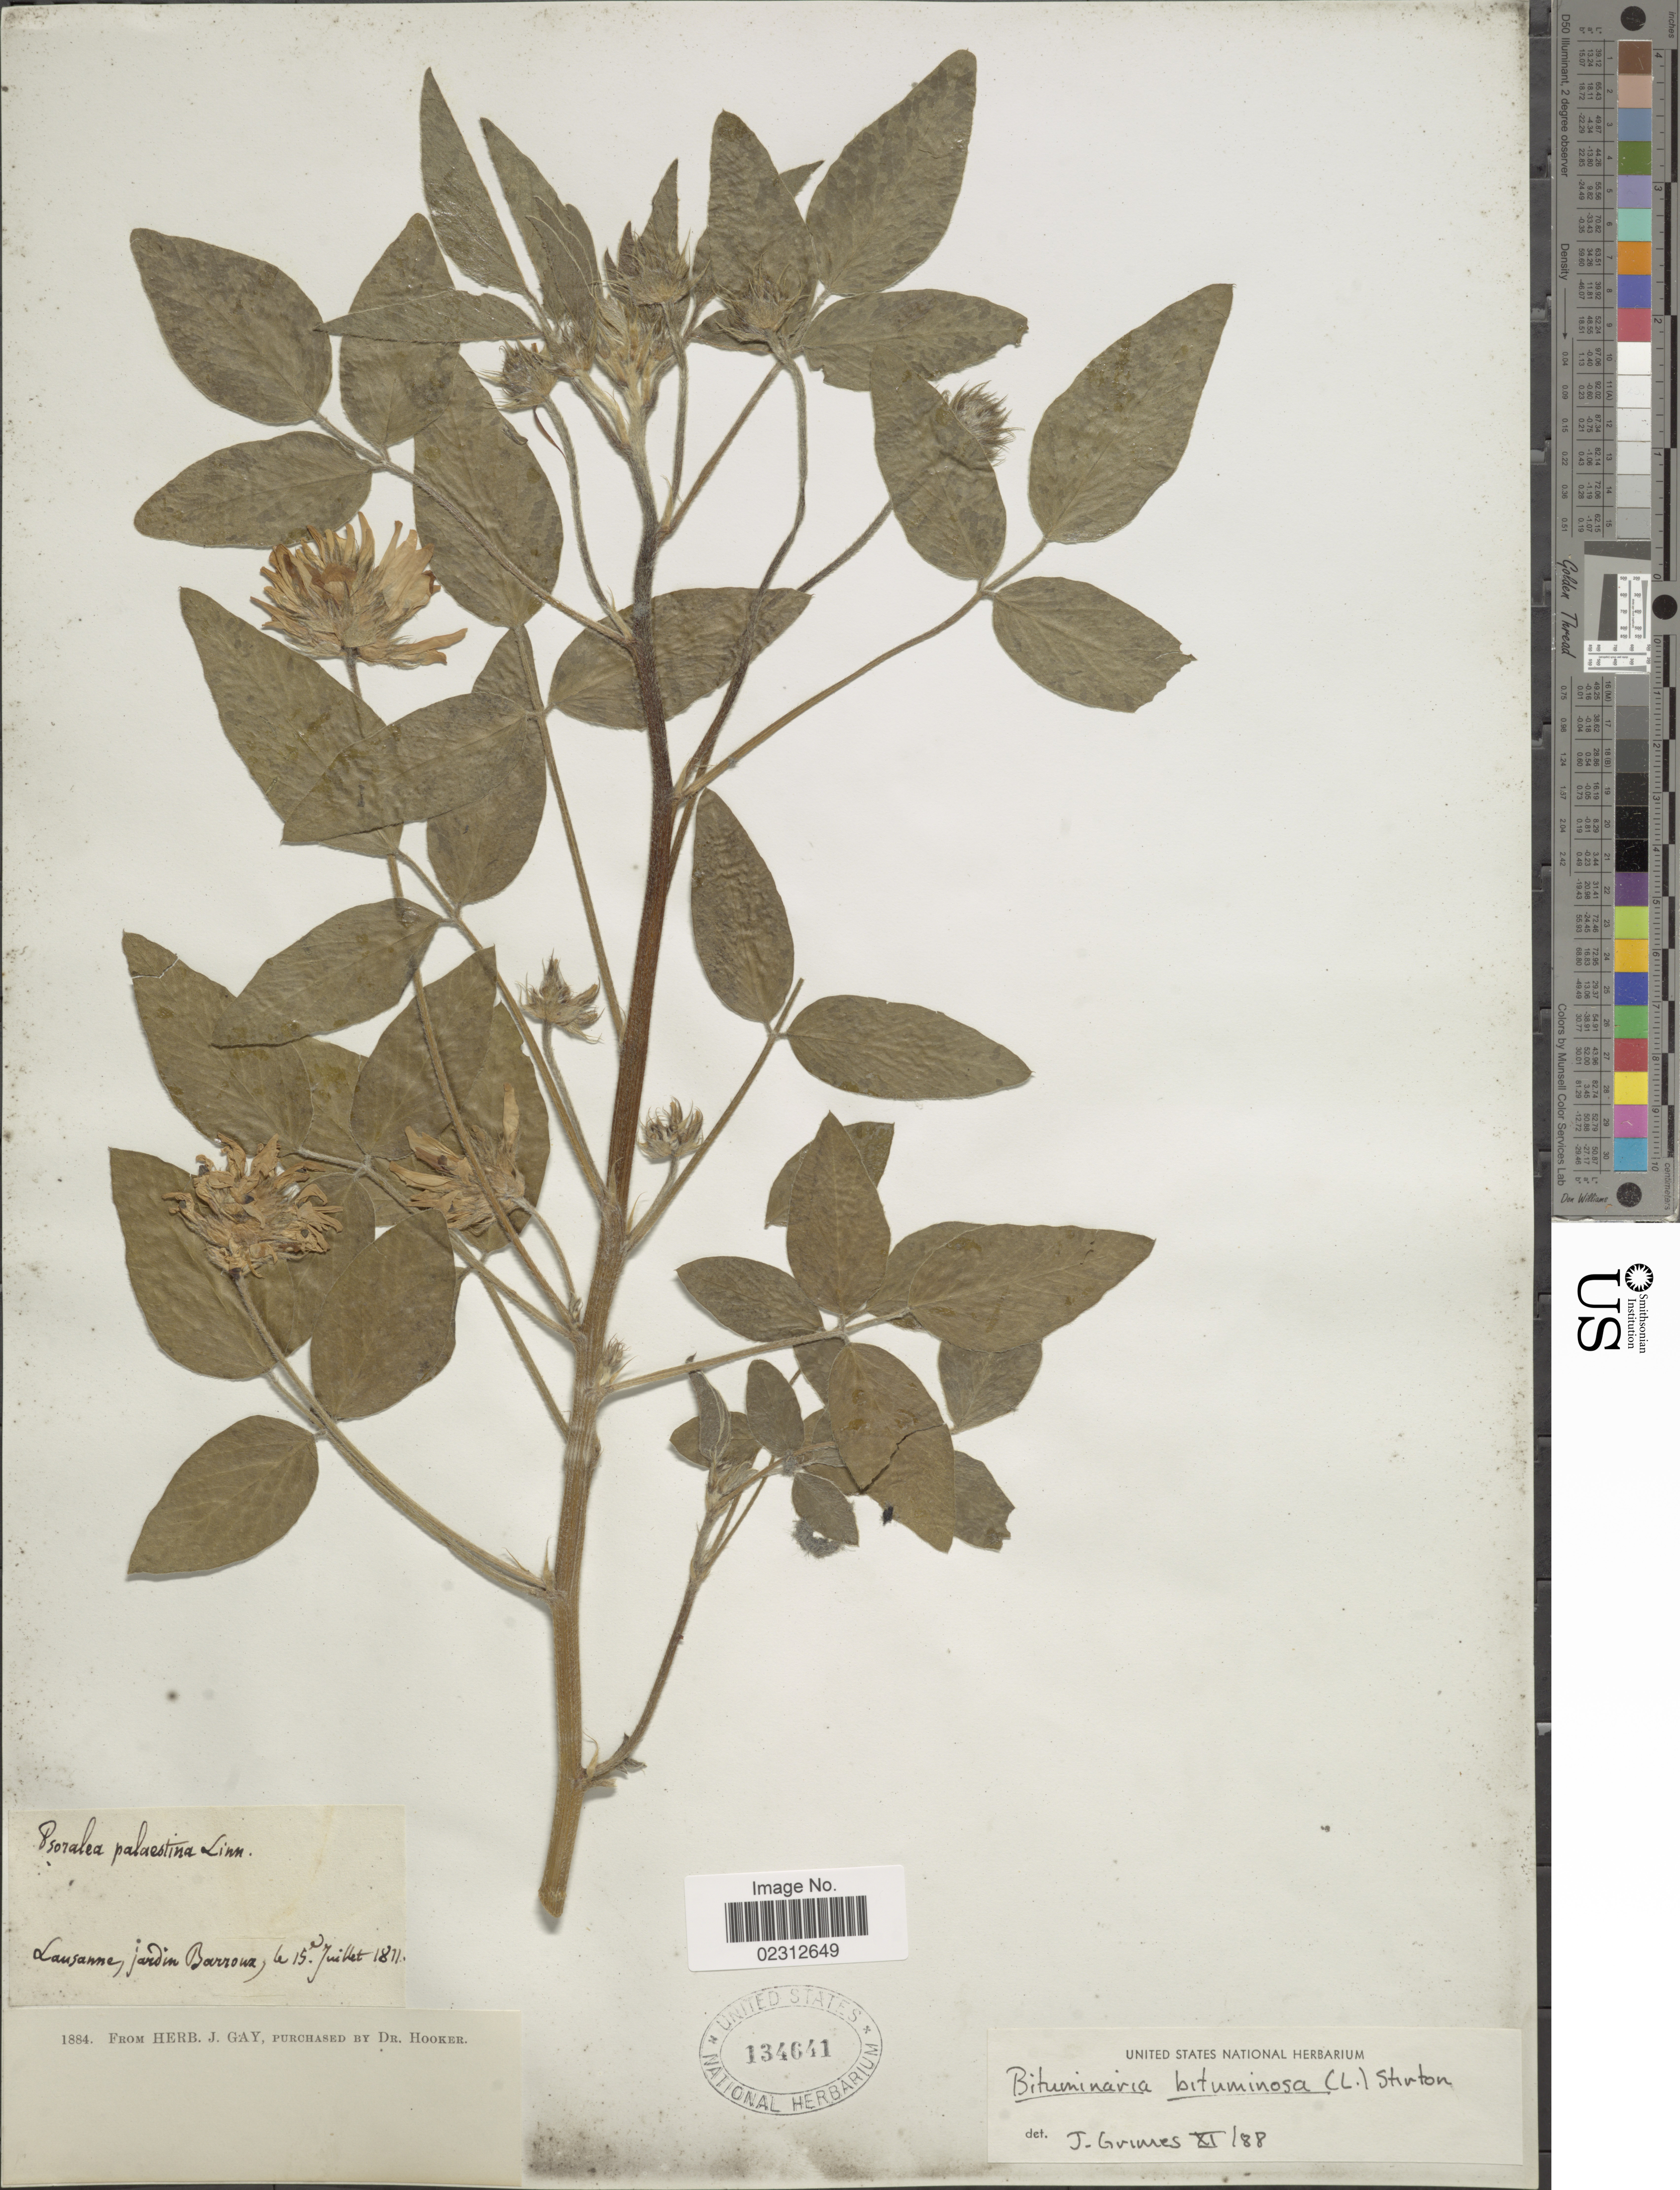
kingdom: Plantae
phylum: Tracheophyta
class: Magnoliopsida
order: Fabales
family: Fabaceae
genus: Bituminaria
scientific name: Bituminaria bituminosa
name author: (L.) C.H. Stirt.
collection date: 1811-07-15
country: Switzerland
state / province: Vaud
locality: Lausanne, jardin Barroux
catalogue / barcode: US 134641